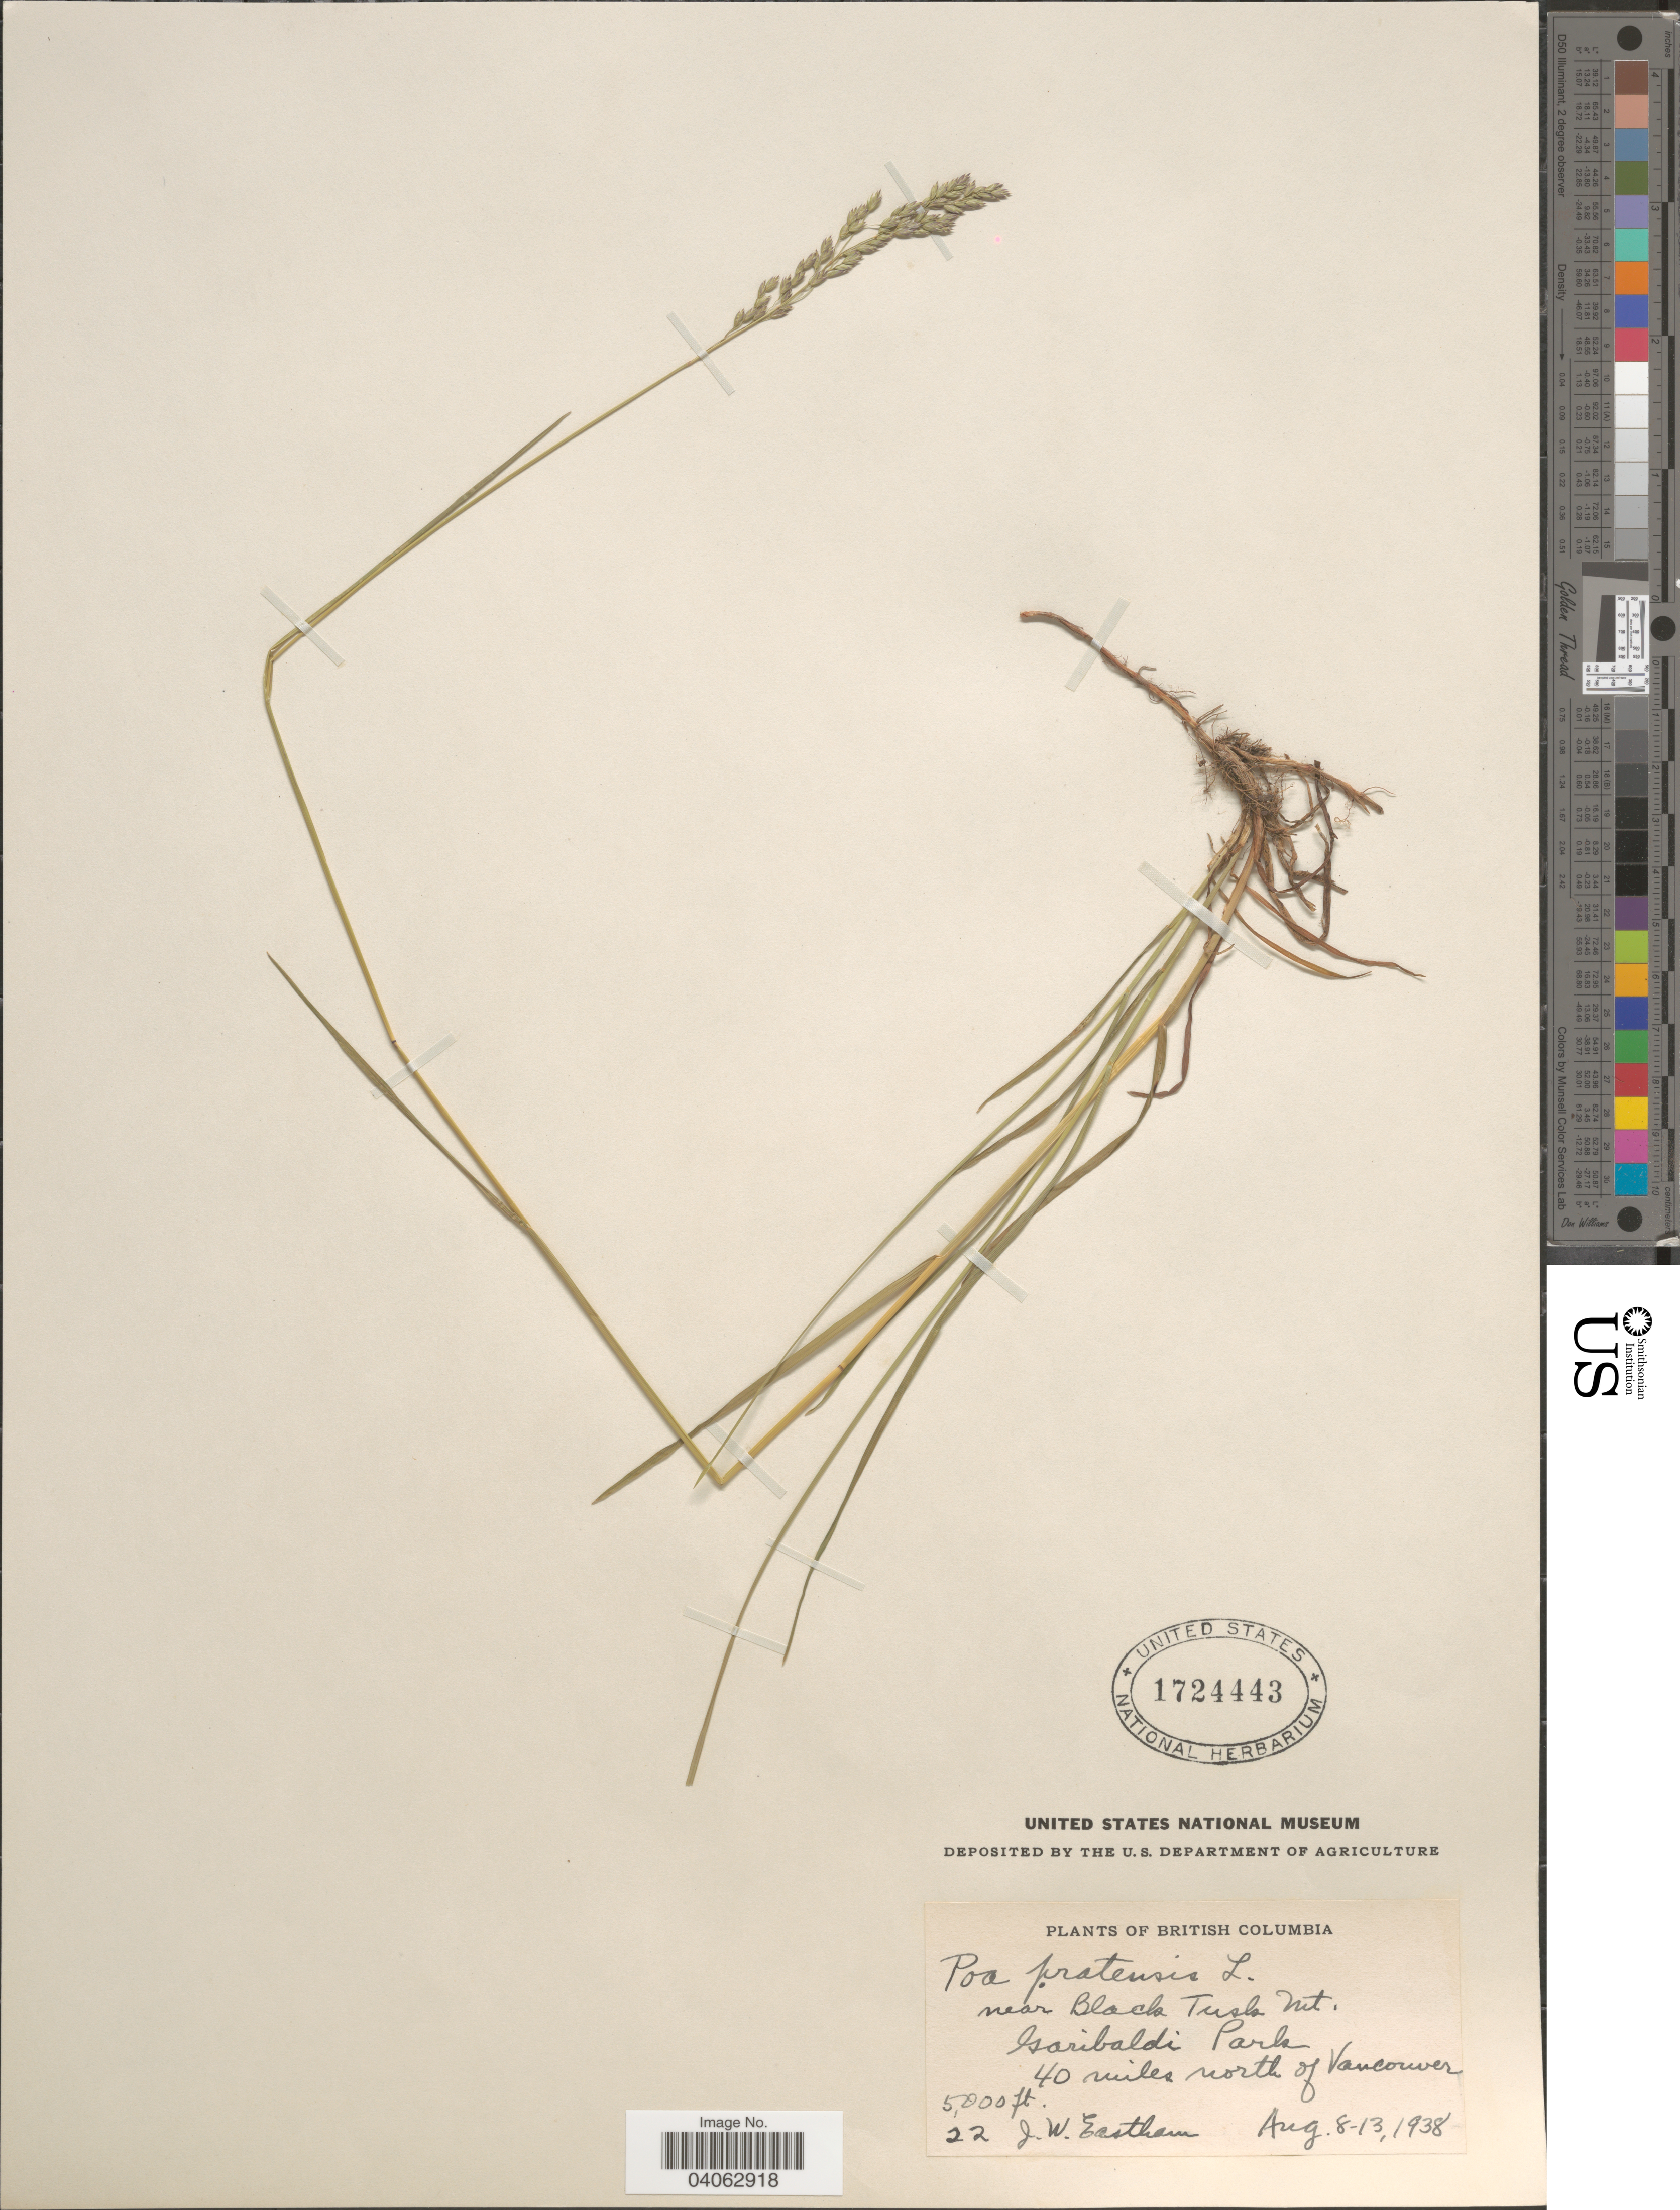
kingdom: Plantae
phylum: Tracheophyta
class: Liliopsida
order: Poales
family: Poaceae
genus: Poa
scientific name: Poa pratensis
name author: L.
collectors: J. Eastham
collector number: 22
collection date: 1938-08-08/1938-08-13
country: Canada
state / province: British Columbia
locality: Near Black Tusk Mt. Garibaldi Park. 40 miles north of Vancouver.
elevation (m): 1768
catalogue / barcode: US 1724443